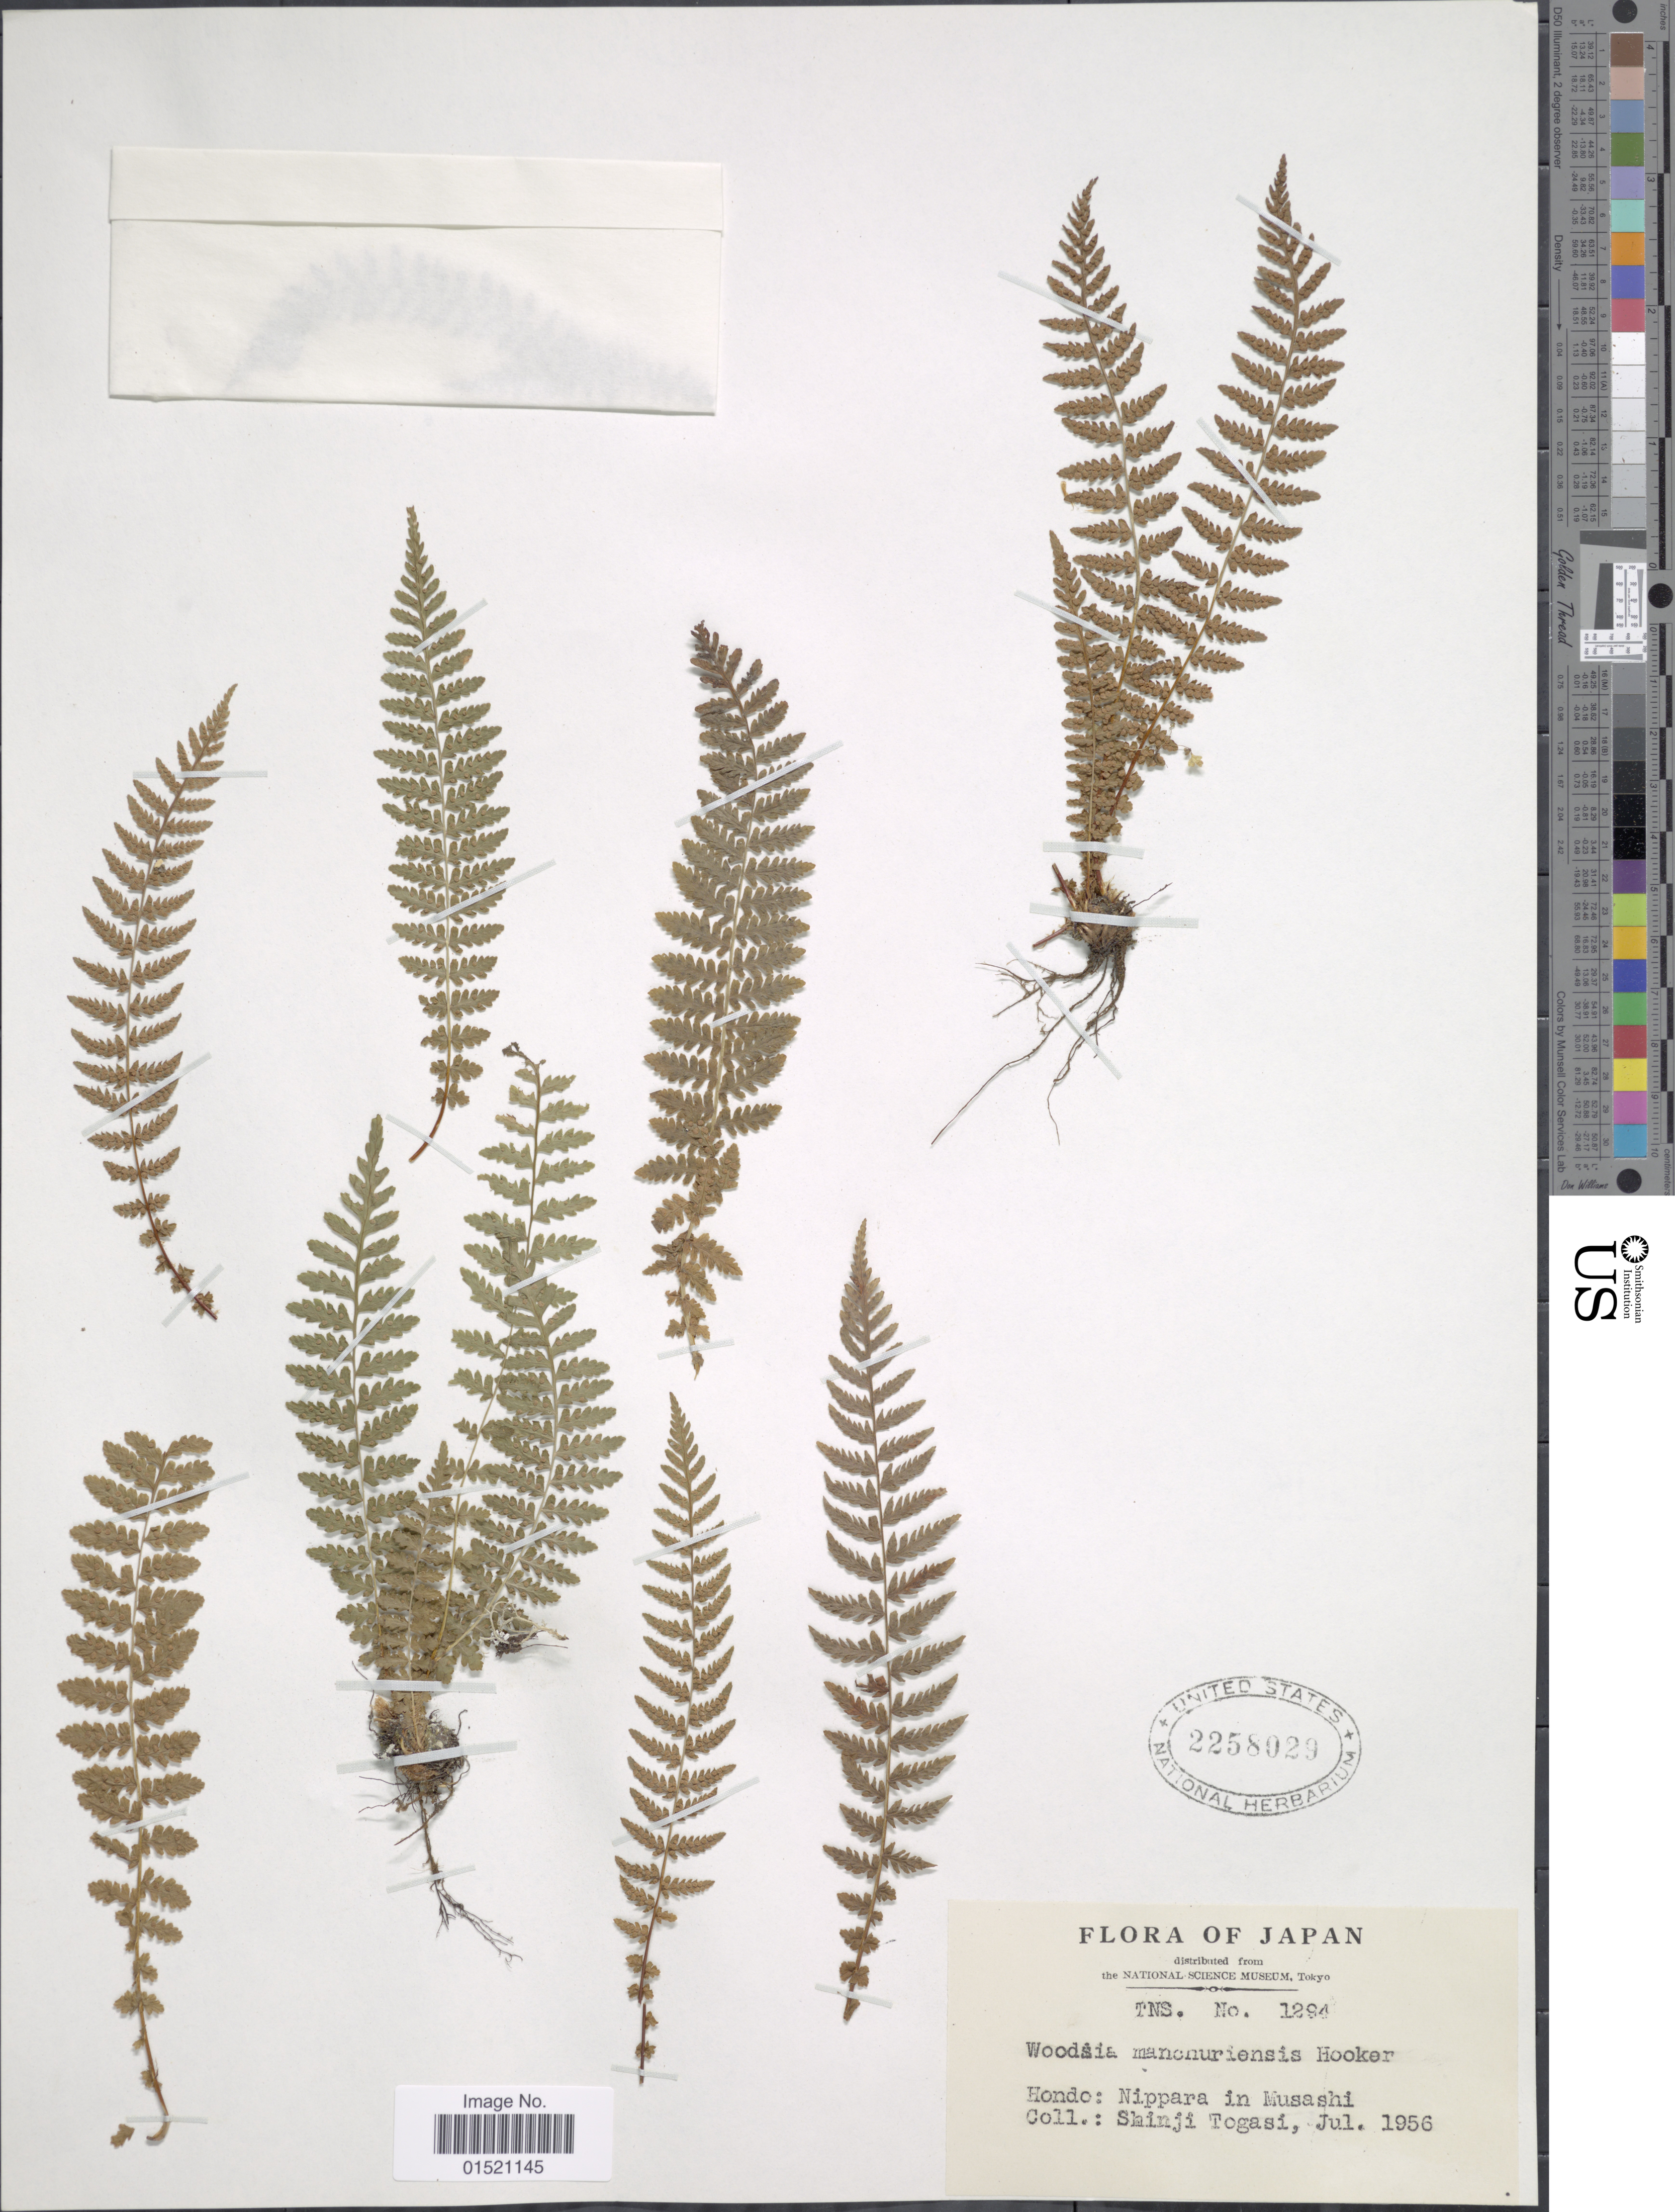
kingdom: Plantae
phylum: Tracheophyta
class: Polypodiopsida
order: Polypodiales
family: Woodsiaceae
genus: Woodsia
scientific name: Woodsia manchuriensis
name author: Hook.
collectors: S. Togasi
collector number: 1294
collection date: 1956-07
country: Japan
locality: Hondo: Nippara in Musashi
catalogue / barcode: US 2258029